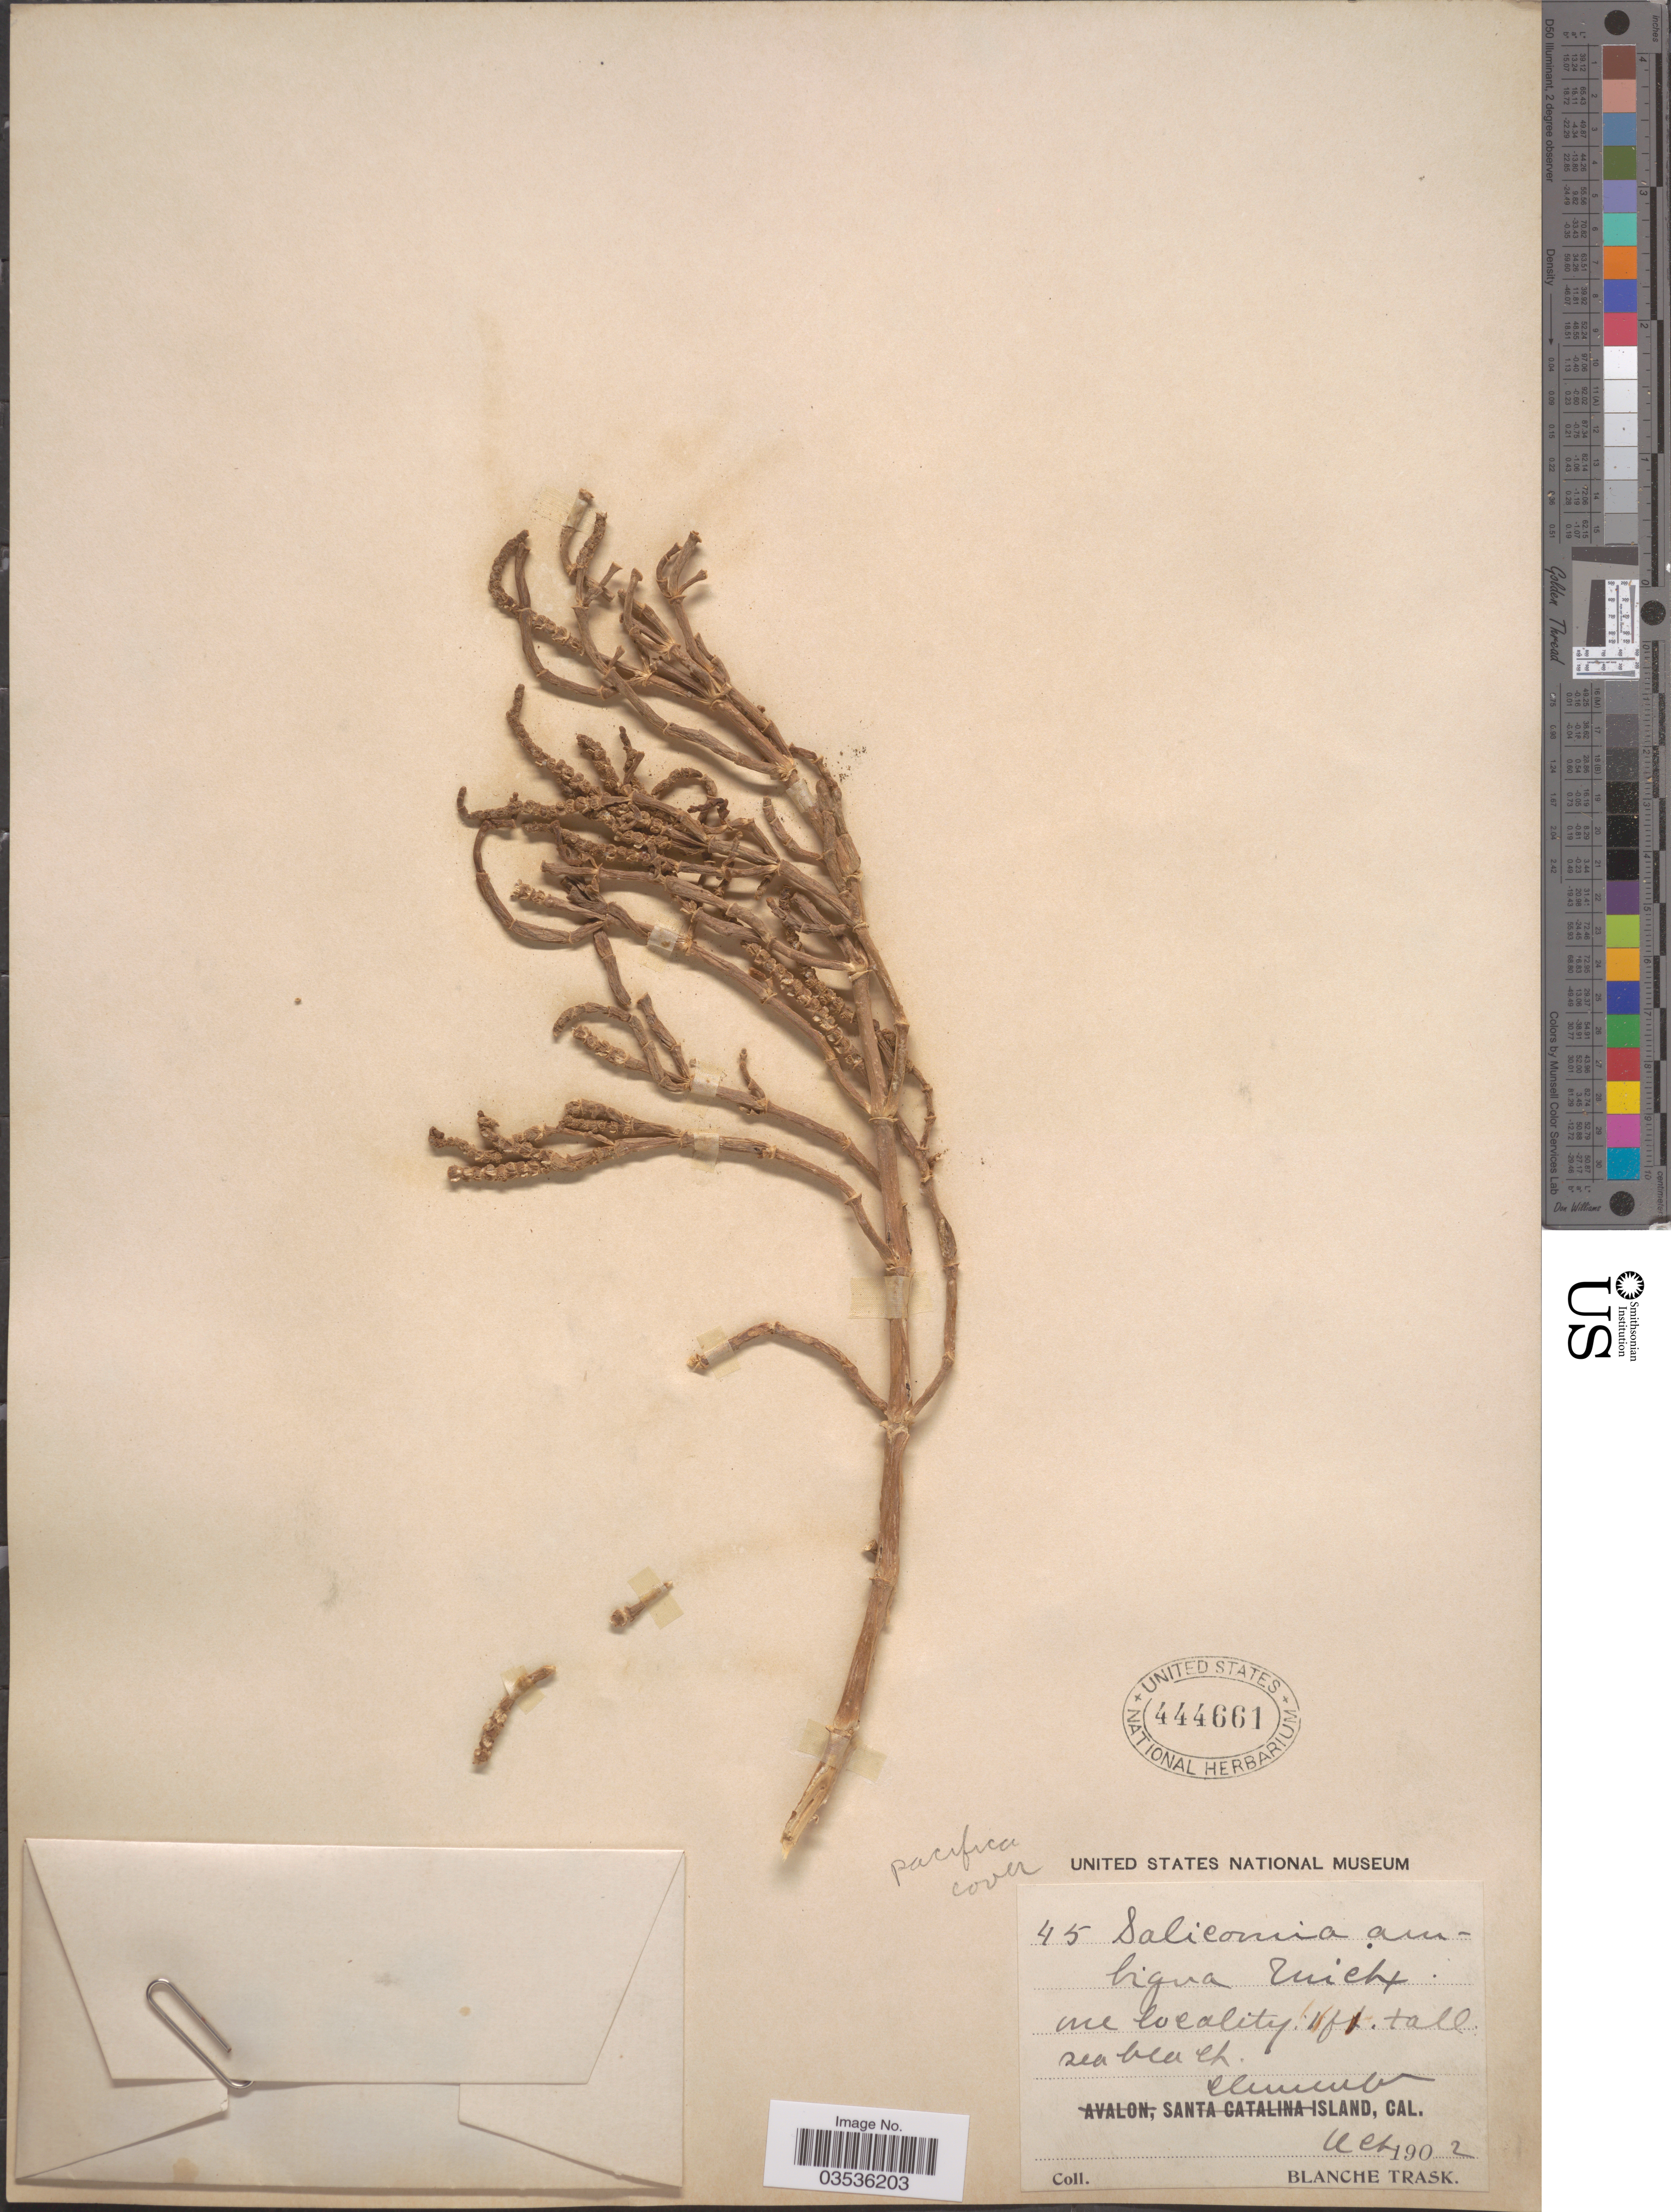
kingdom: Plantae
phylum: Tracheophyta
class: Magnoliopsida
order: Caryophyllales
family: Amaranthaceae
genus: Salicornia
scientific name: Salicornia pacifica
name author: Standl.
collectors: B. Trask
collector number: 45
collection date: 1902-10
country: United States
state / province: California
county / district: Orange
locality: Clemente Island.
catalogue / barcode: US 444661